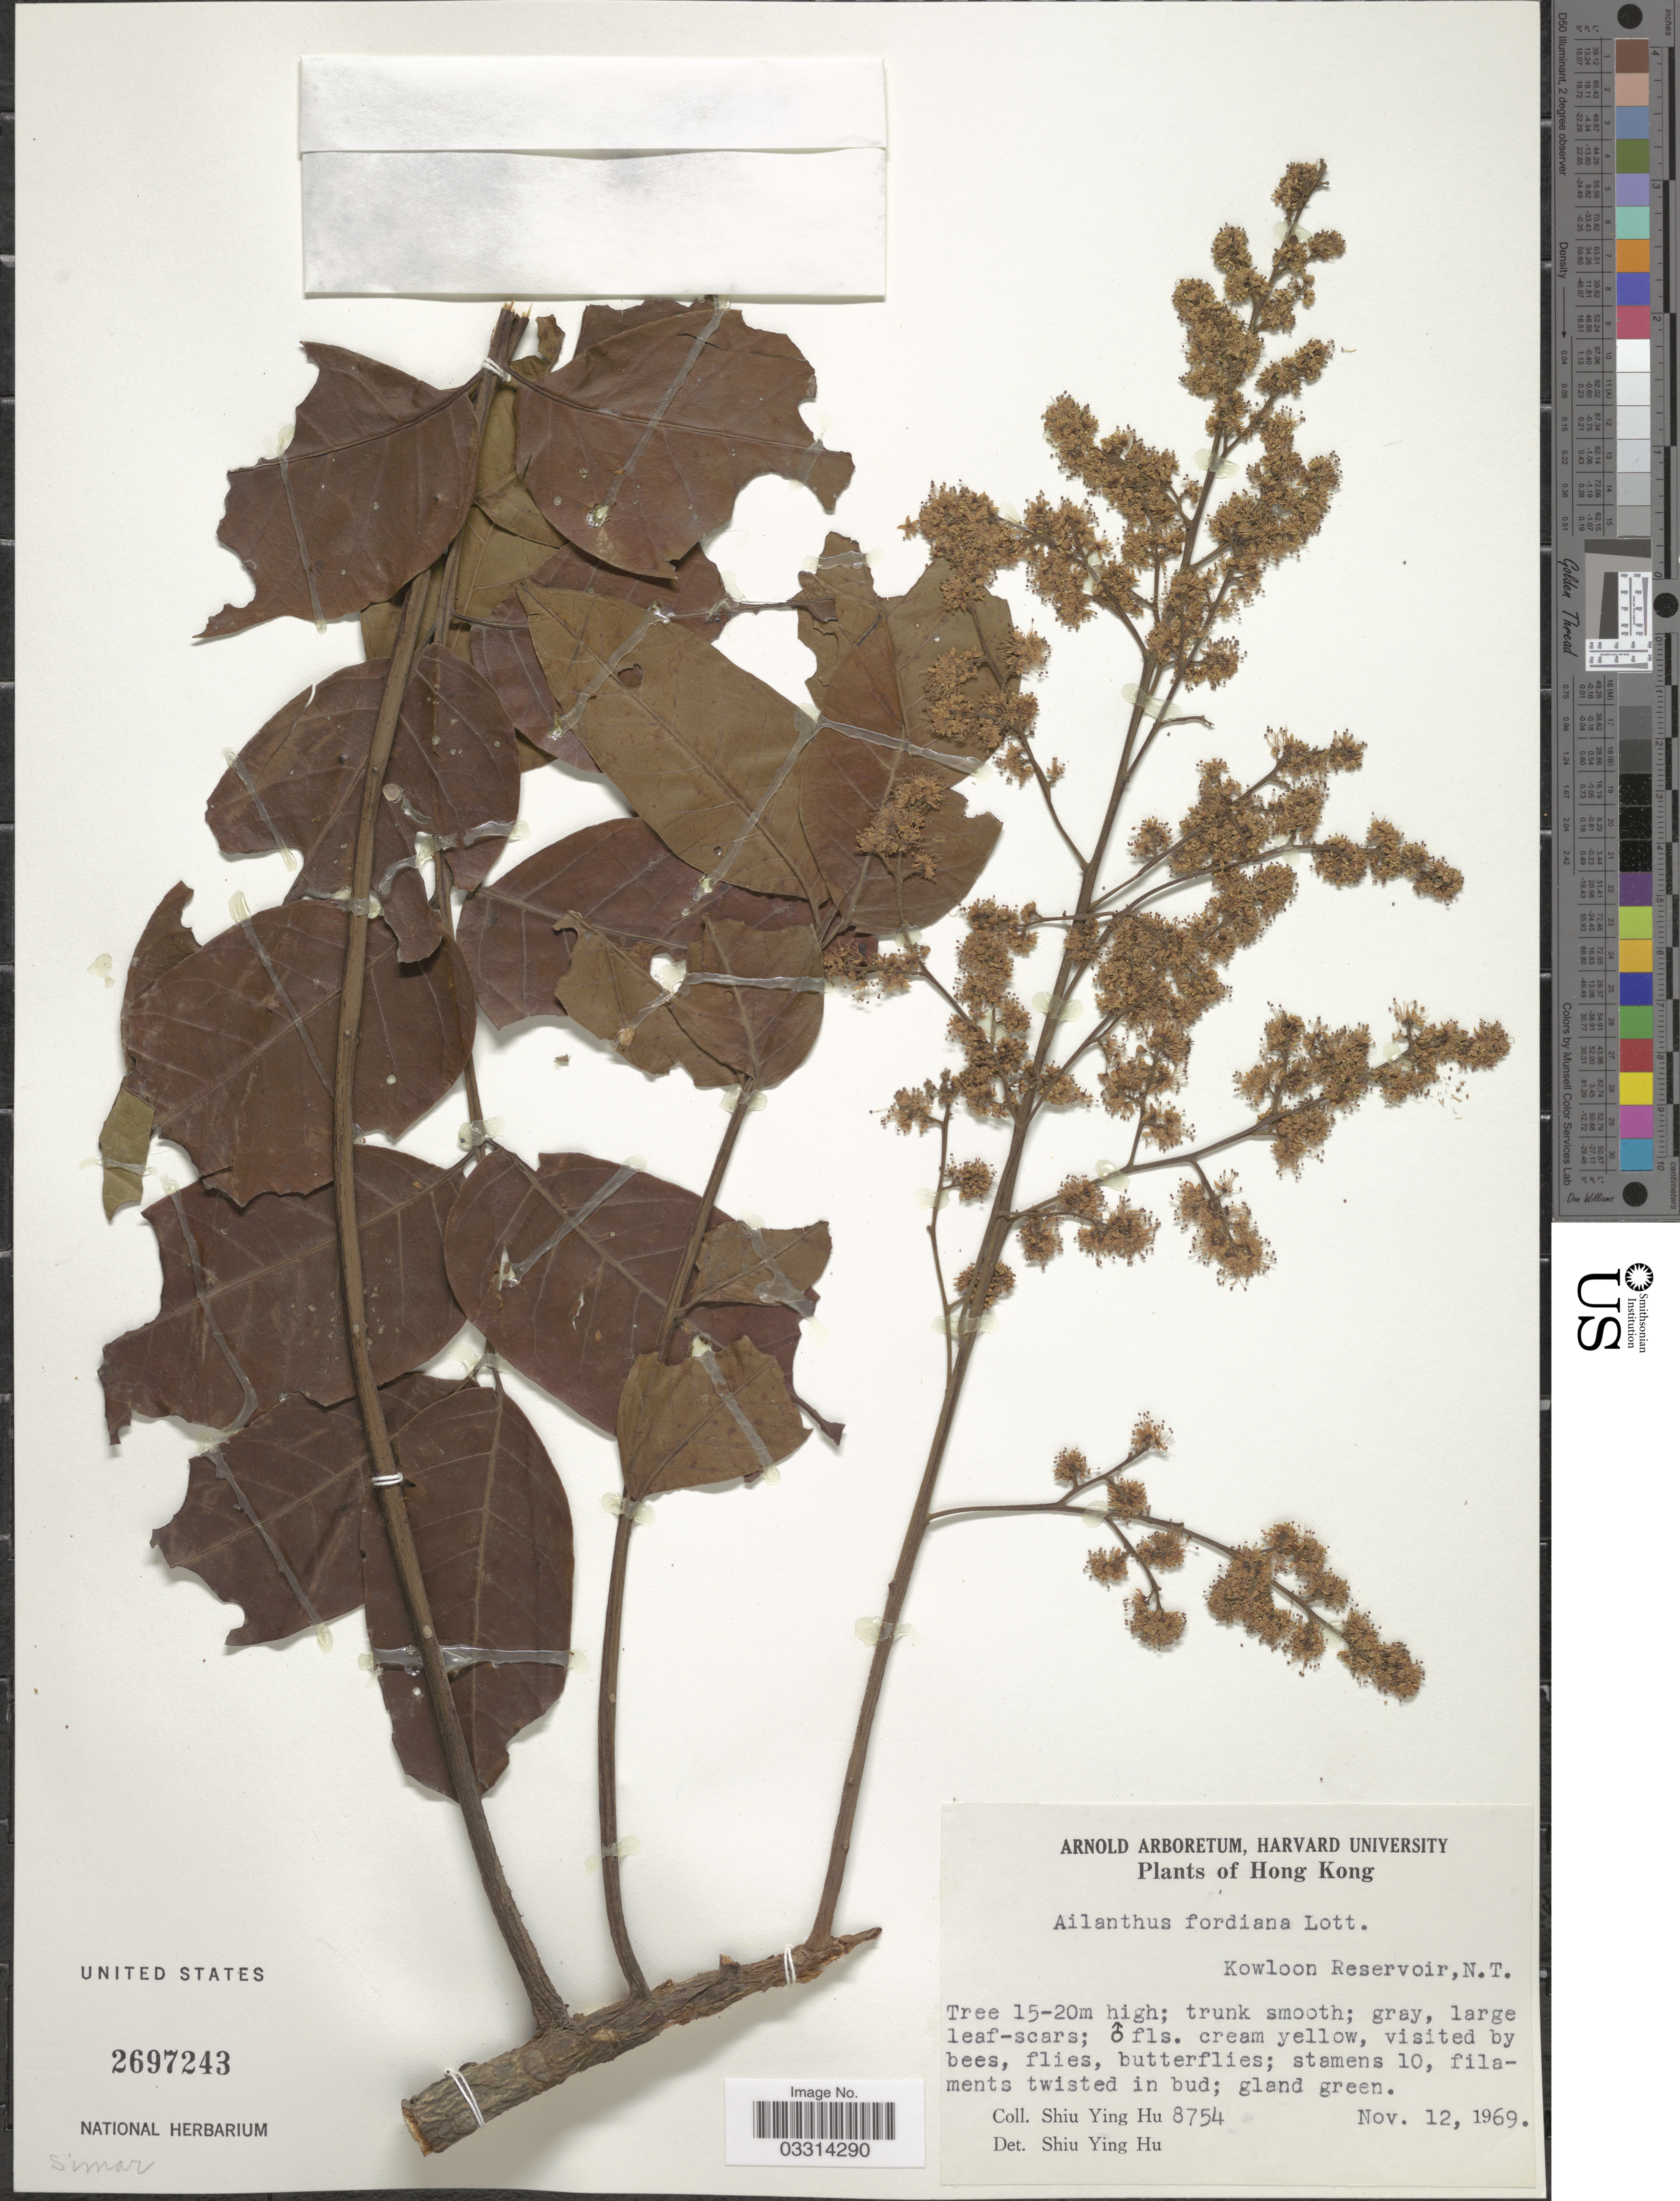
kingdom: Plantae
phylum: Tracheophyta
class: Magnoliopsida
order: Sapindales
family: Simaroubaceae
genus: Ailanthus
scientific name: Ailanthus fordii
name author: Noot.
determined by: Cao, Zi-yu, Assistant Curator of Phanerogams (PE), Institute of Botany, Chinese Academy of Sciences (CHINA)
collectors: S. Y. Hu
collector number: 8754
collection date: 1969-11-12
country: China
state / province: Hong Kong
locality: Kowloon Reservoir, N.T.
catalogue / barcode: US 2697243